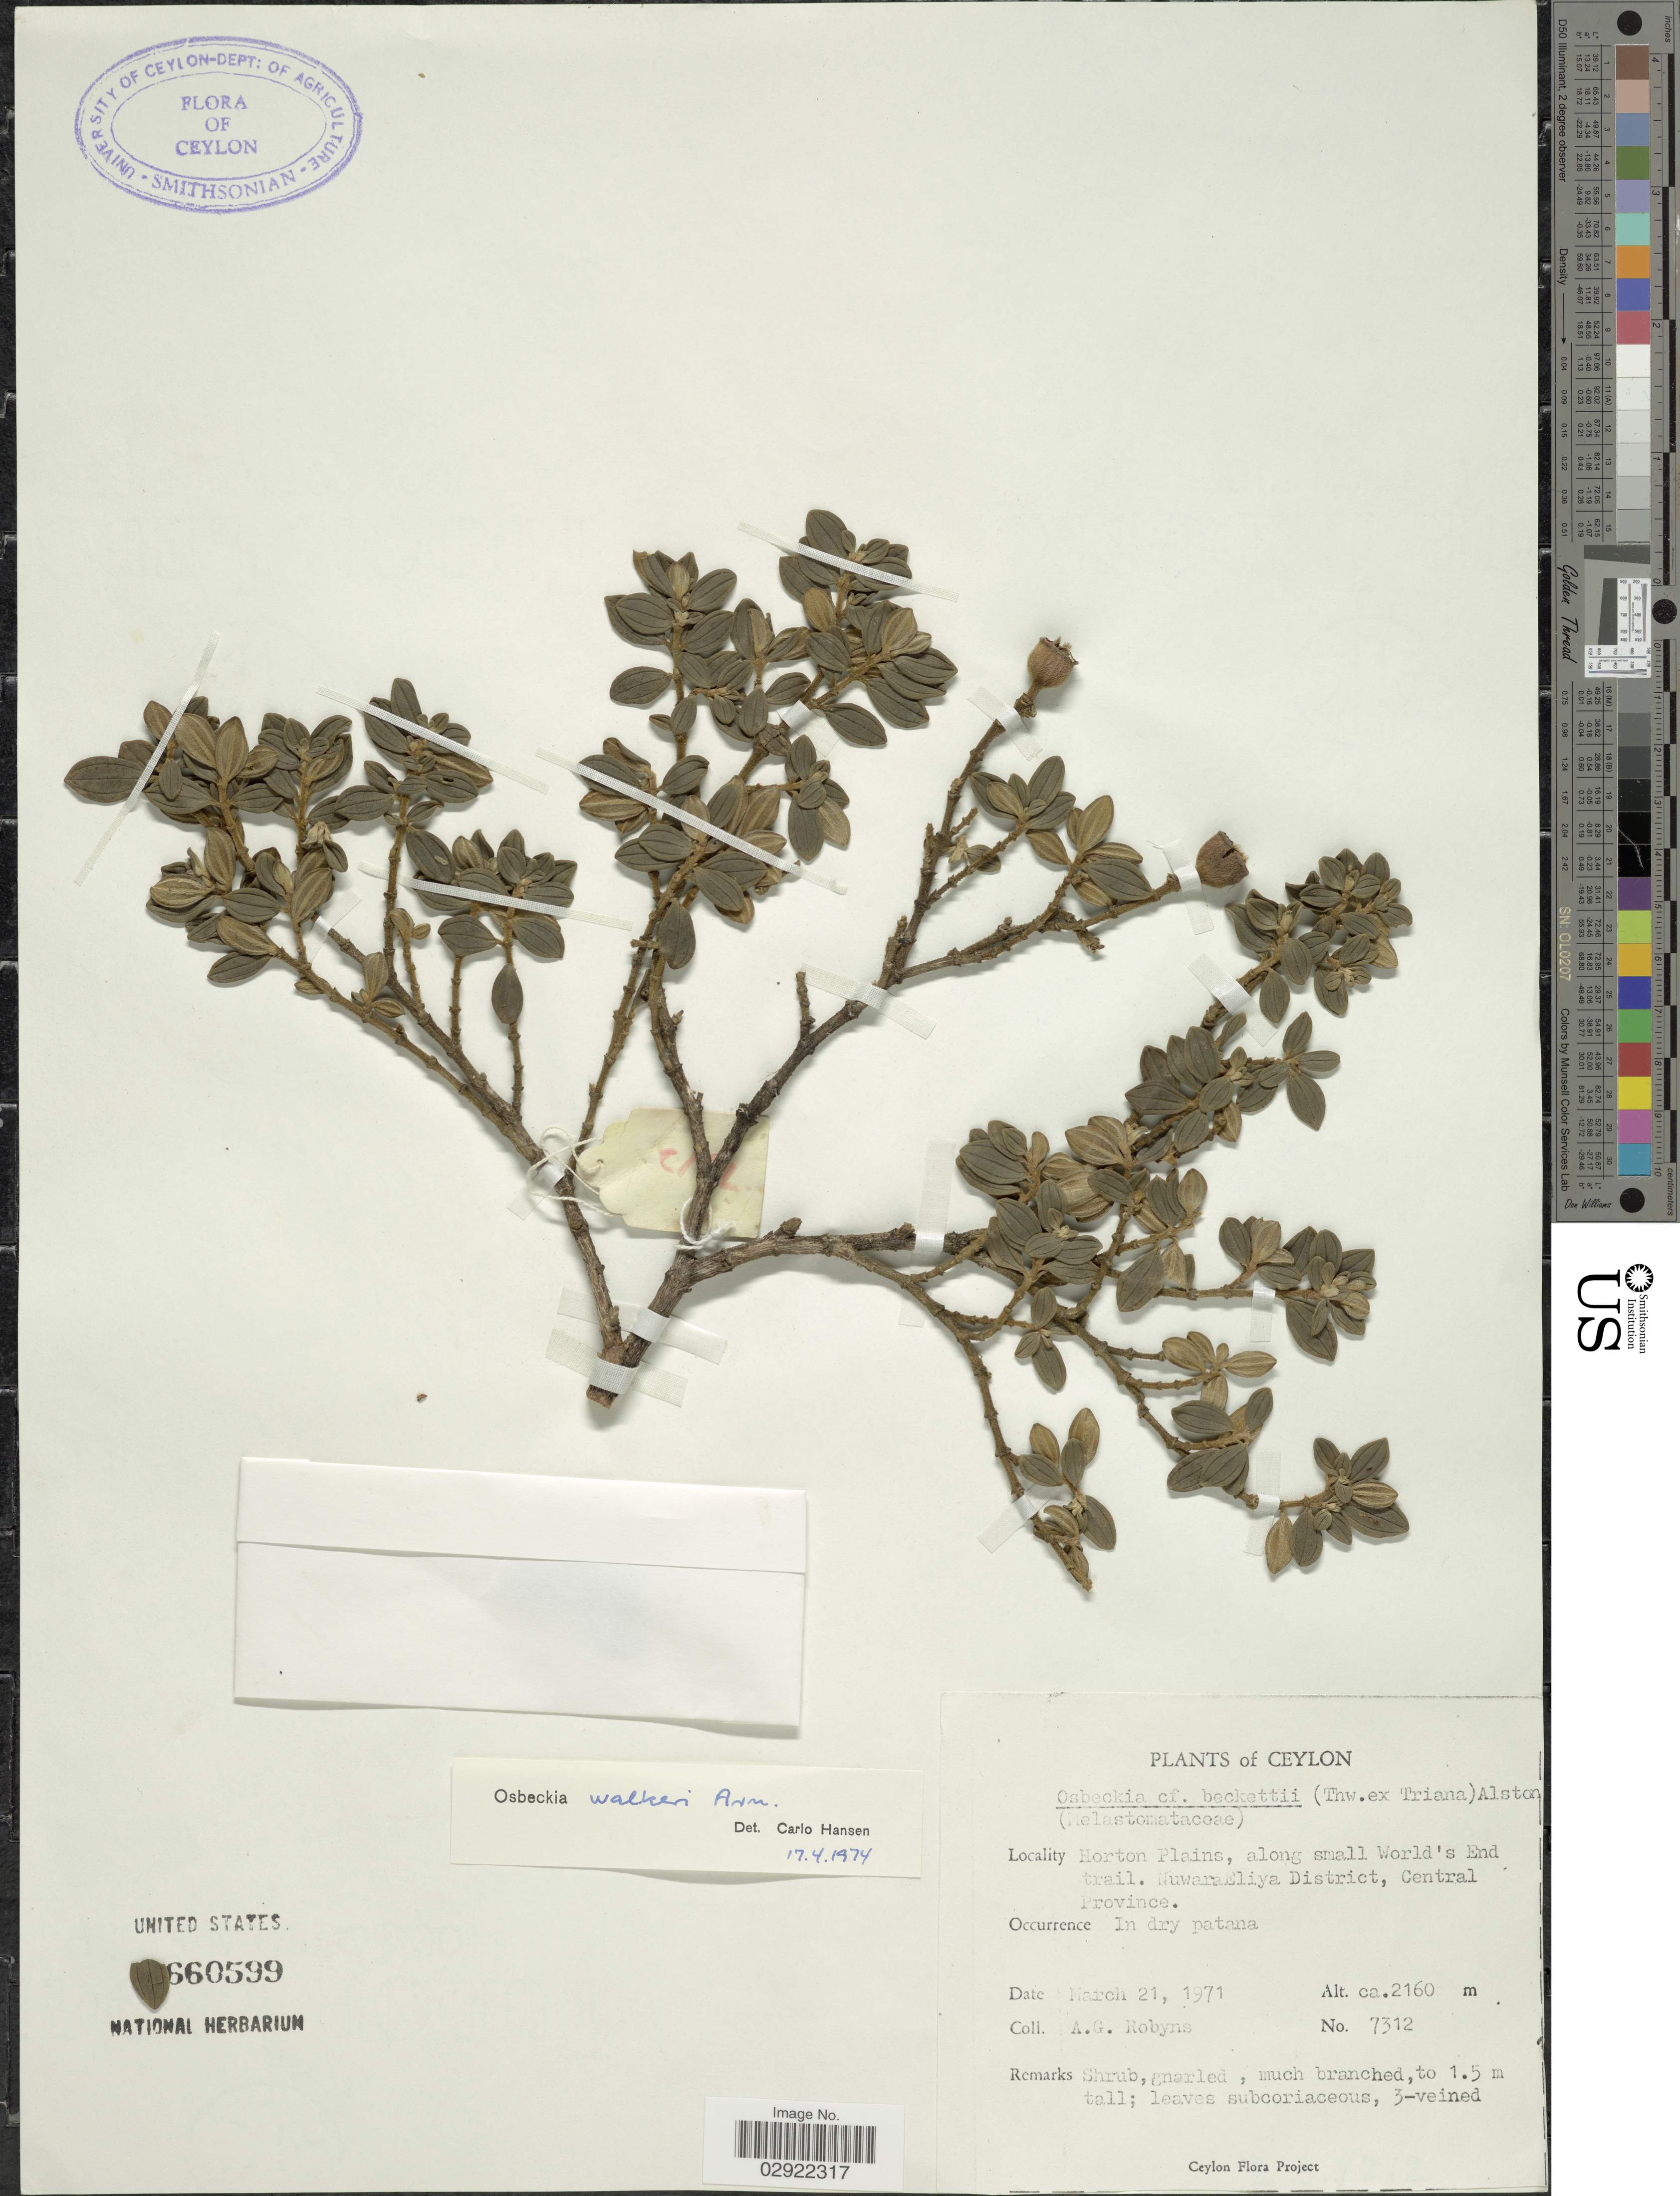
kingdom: Plantae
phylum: Tracheophyta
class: Magnoliopsida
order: Myrtales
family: Melastomataceae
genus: Osbeckia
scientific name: Osbeckia walkeri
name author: Arn.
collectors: A. Robyns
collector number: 7312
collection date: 1971-03-21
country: Sri Lanka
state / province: Central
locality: Ceylon. Horton Plains, along small World's End trail, Nuwara Eliya District.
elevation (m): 2160